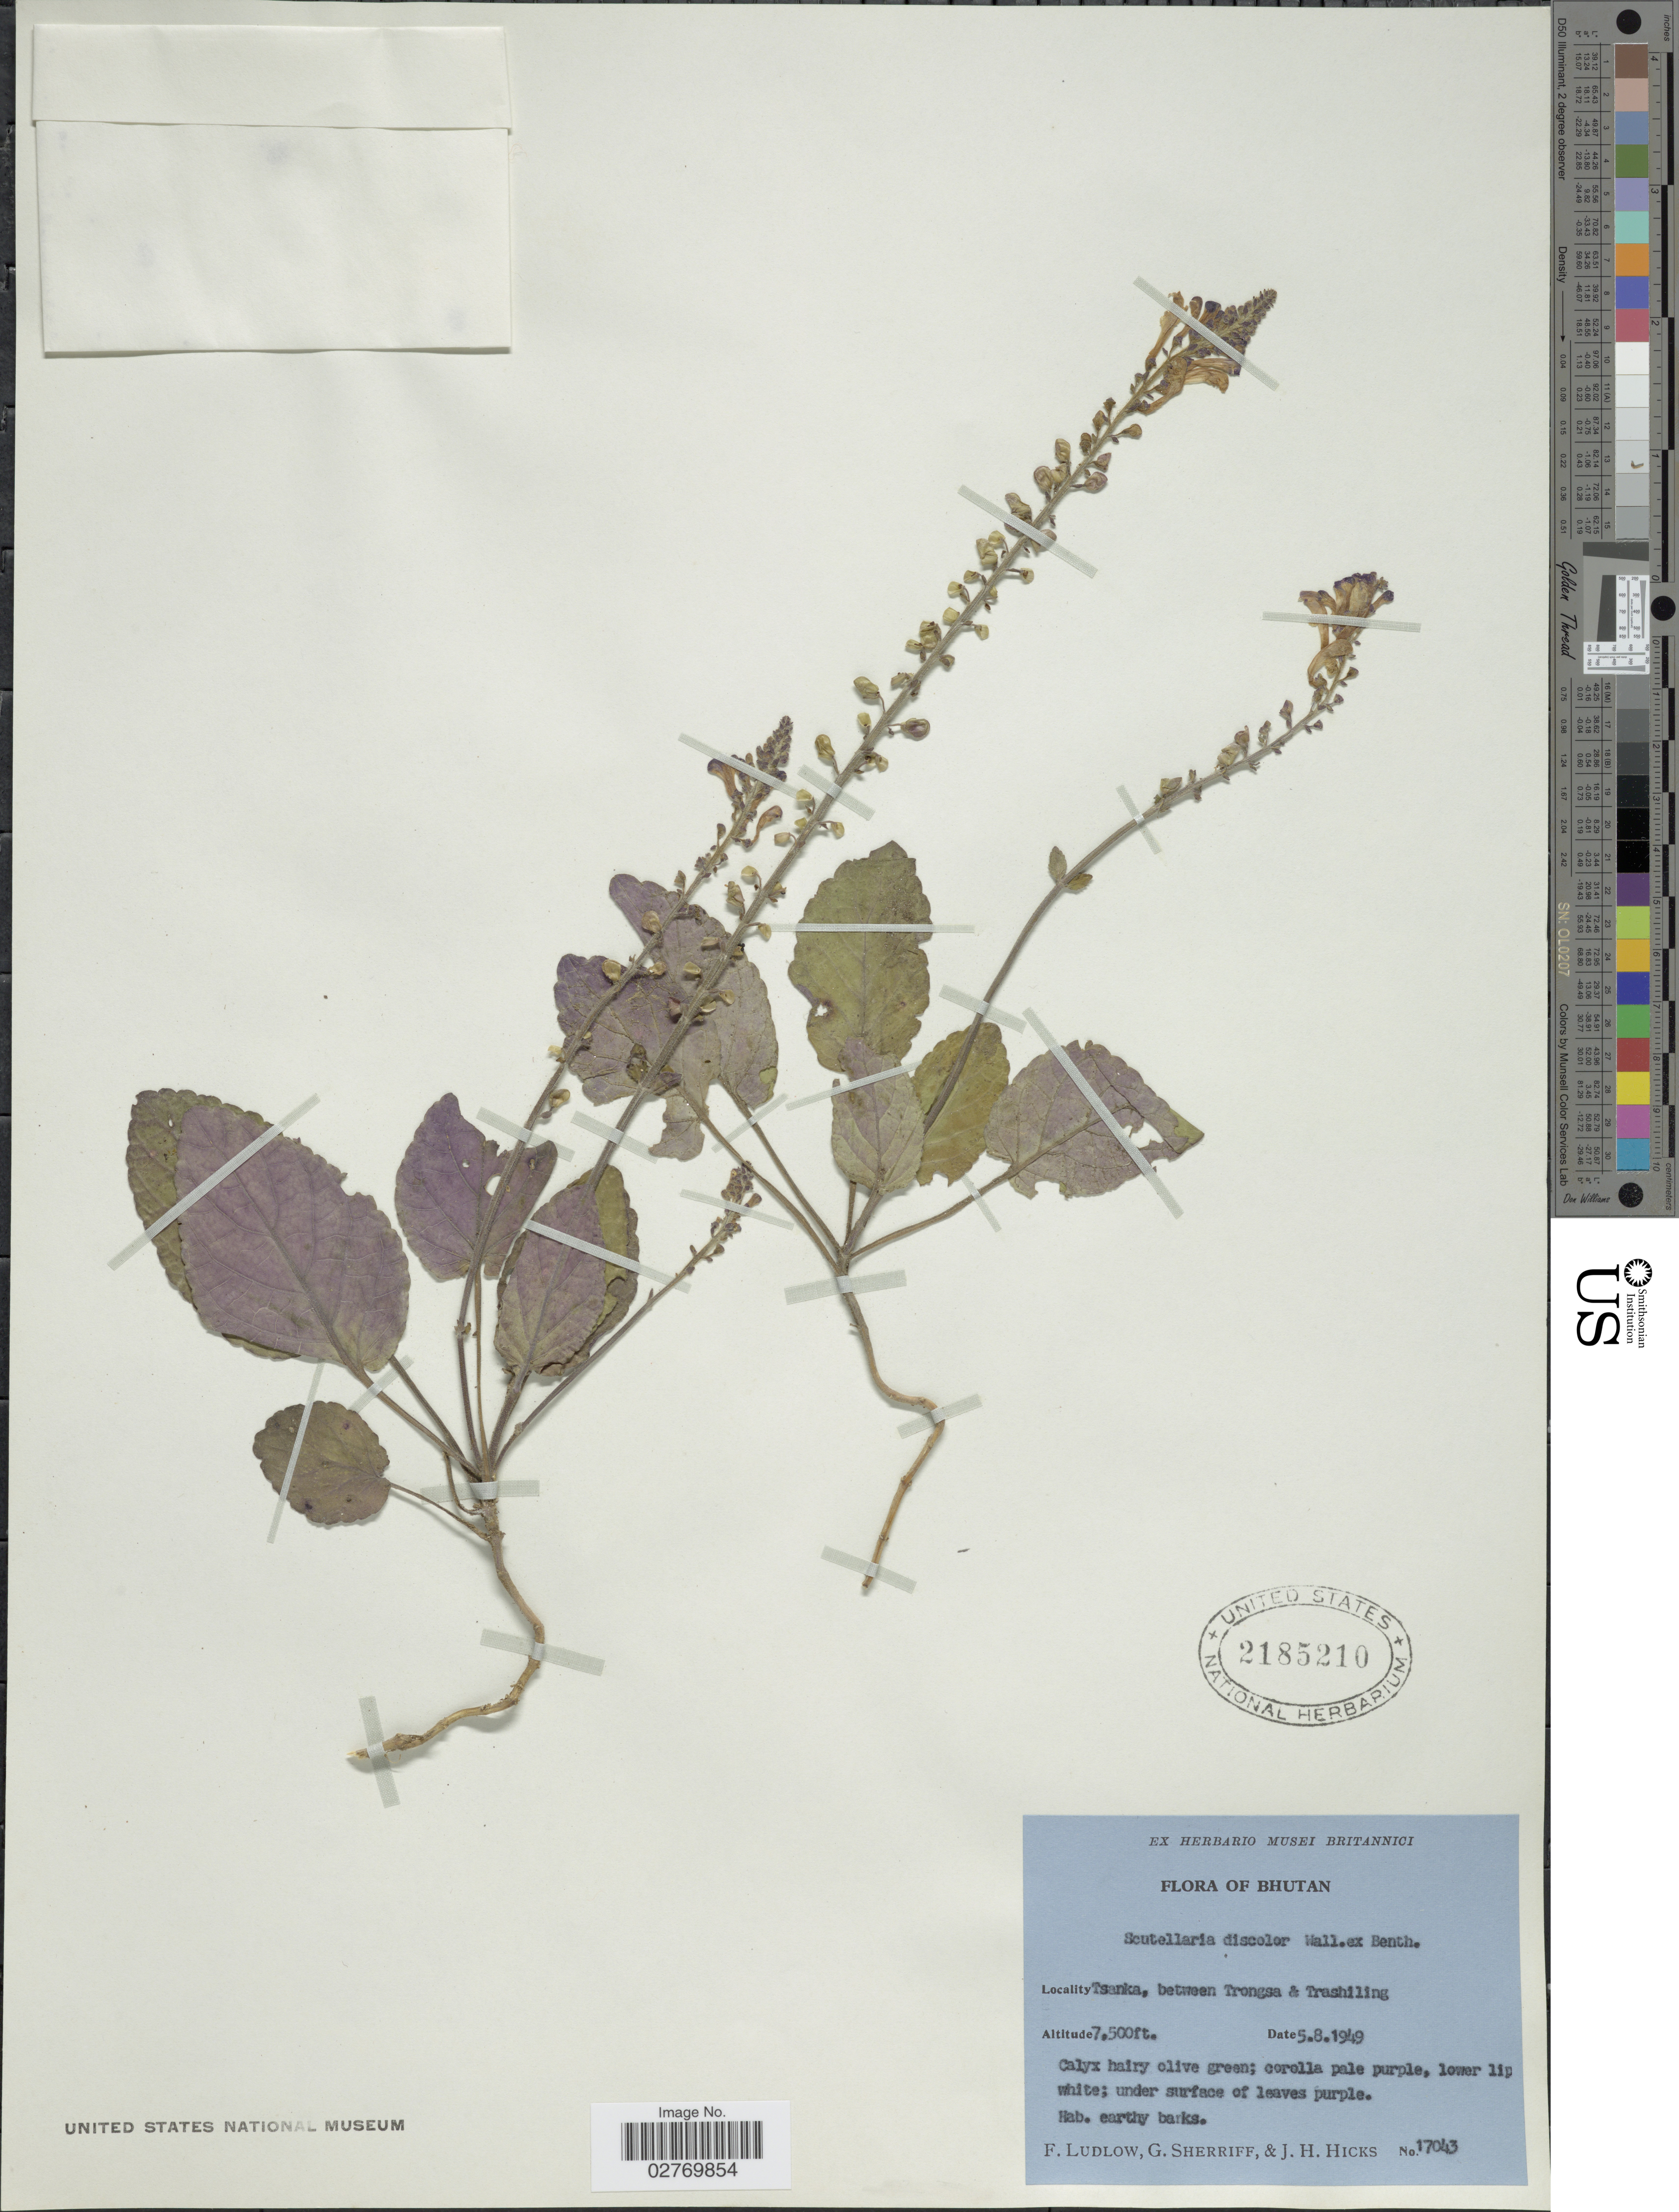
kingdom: Plantae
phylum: Tracheophyta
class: Magnoliopsida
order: Lamiales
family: Lamiaceae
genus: Scutellaria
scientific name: Scutellaria discolor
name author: Colebr.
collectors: F. Ludlow, G. Sherriff & J. H. Hicks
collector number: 17043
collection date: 1949-08-05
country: Bhutan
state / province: Trongsa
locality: Tsanka, between Trongsa & Trashiling.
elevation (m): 2286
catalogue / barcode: US 2185210